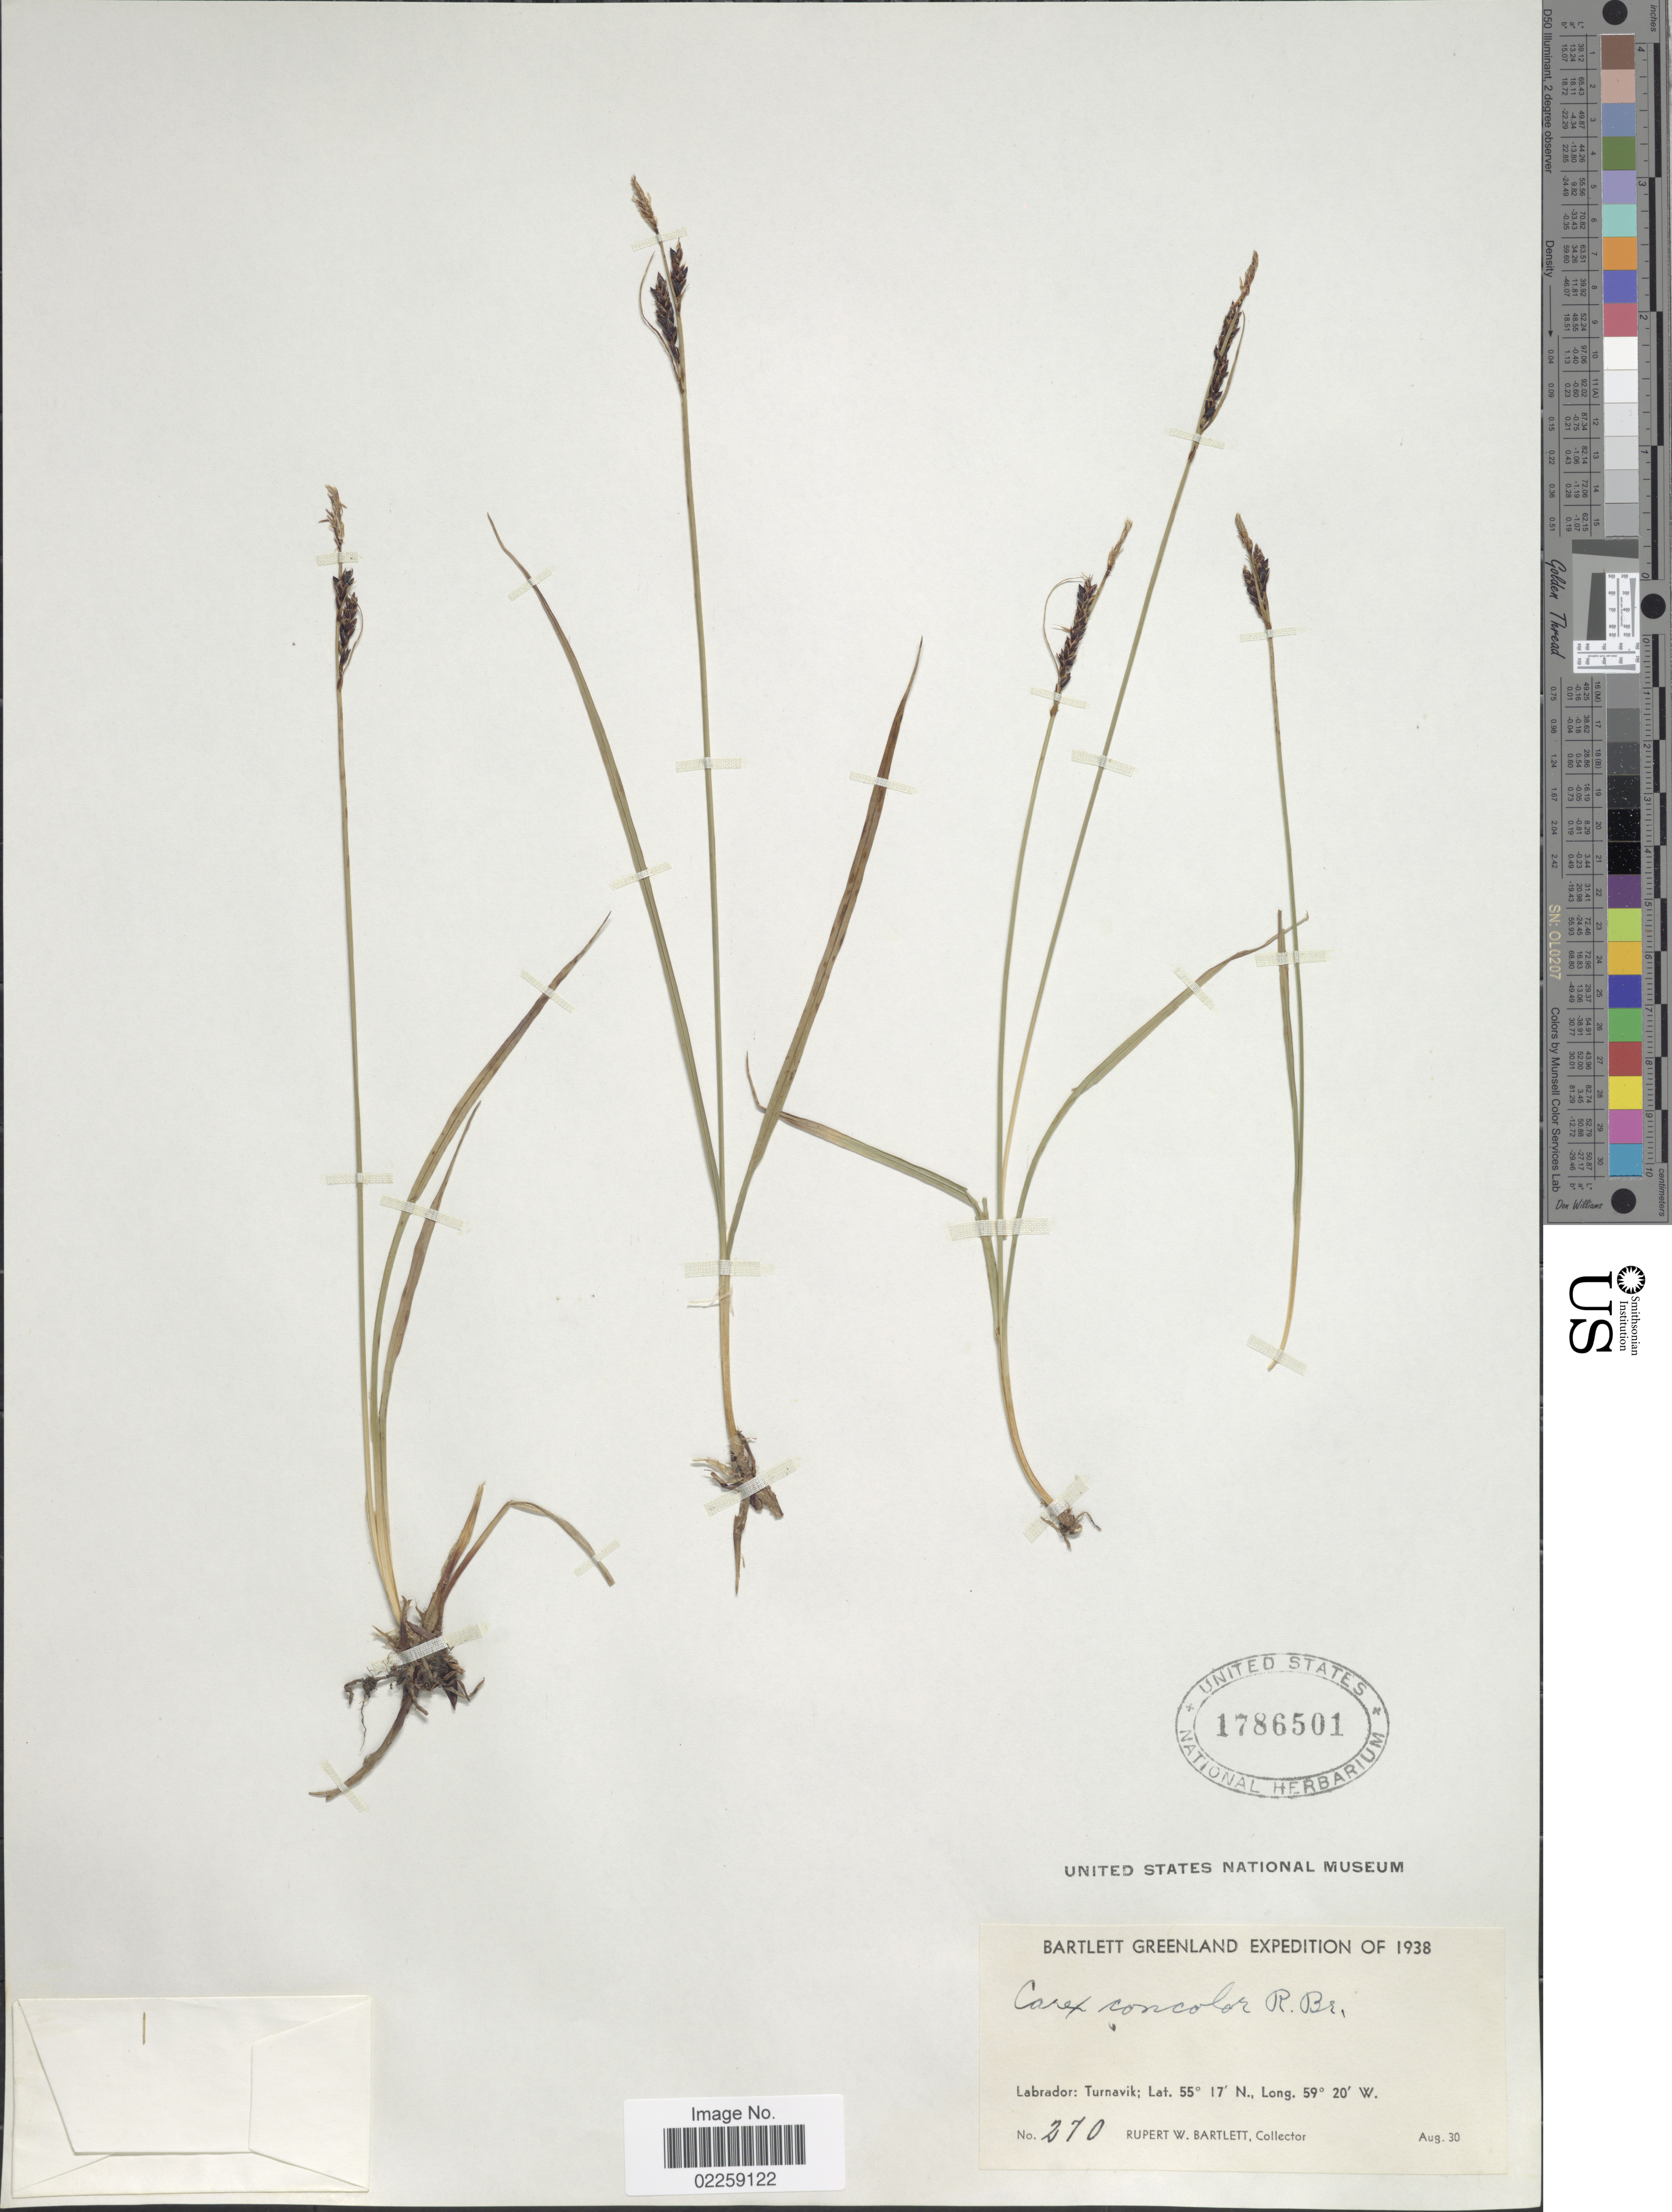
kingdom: Plantae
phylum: Tracheophyta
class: Liliopsida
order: Poales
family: Cyperaceae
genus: Carex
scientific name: Carex bigelowii subsp. bigelowii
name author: Torr. ex Schwein.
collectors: R. W. Bartlett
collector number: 270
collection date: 1938-08-30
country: Canada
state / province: Newfoundland and Labrador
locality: Greenland Expedition. Labdrador: Turnavik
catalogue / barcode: US 1786501